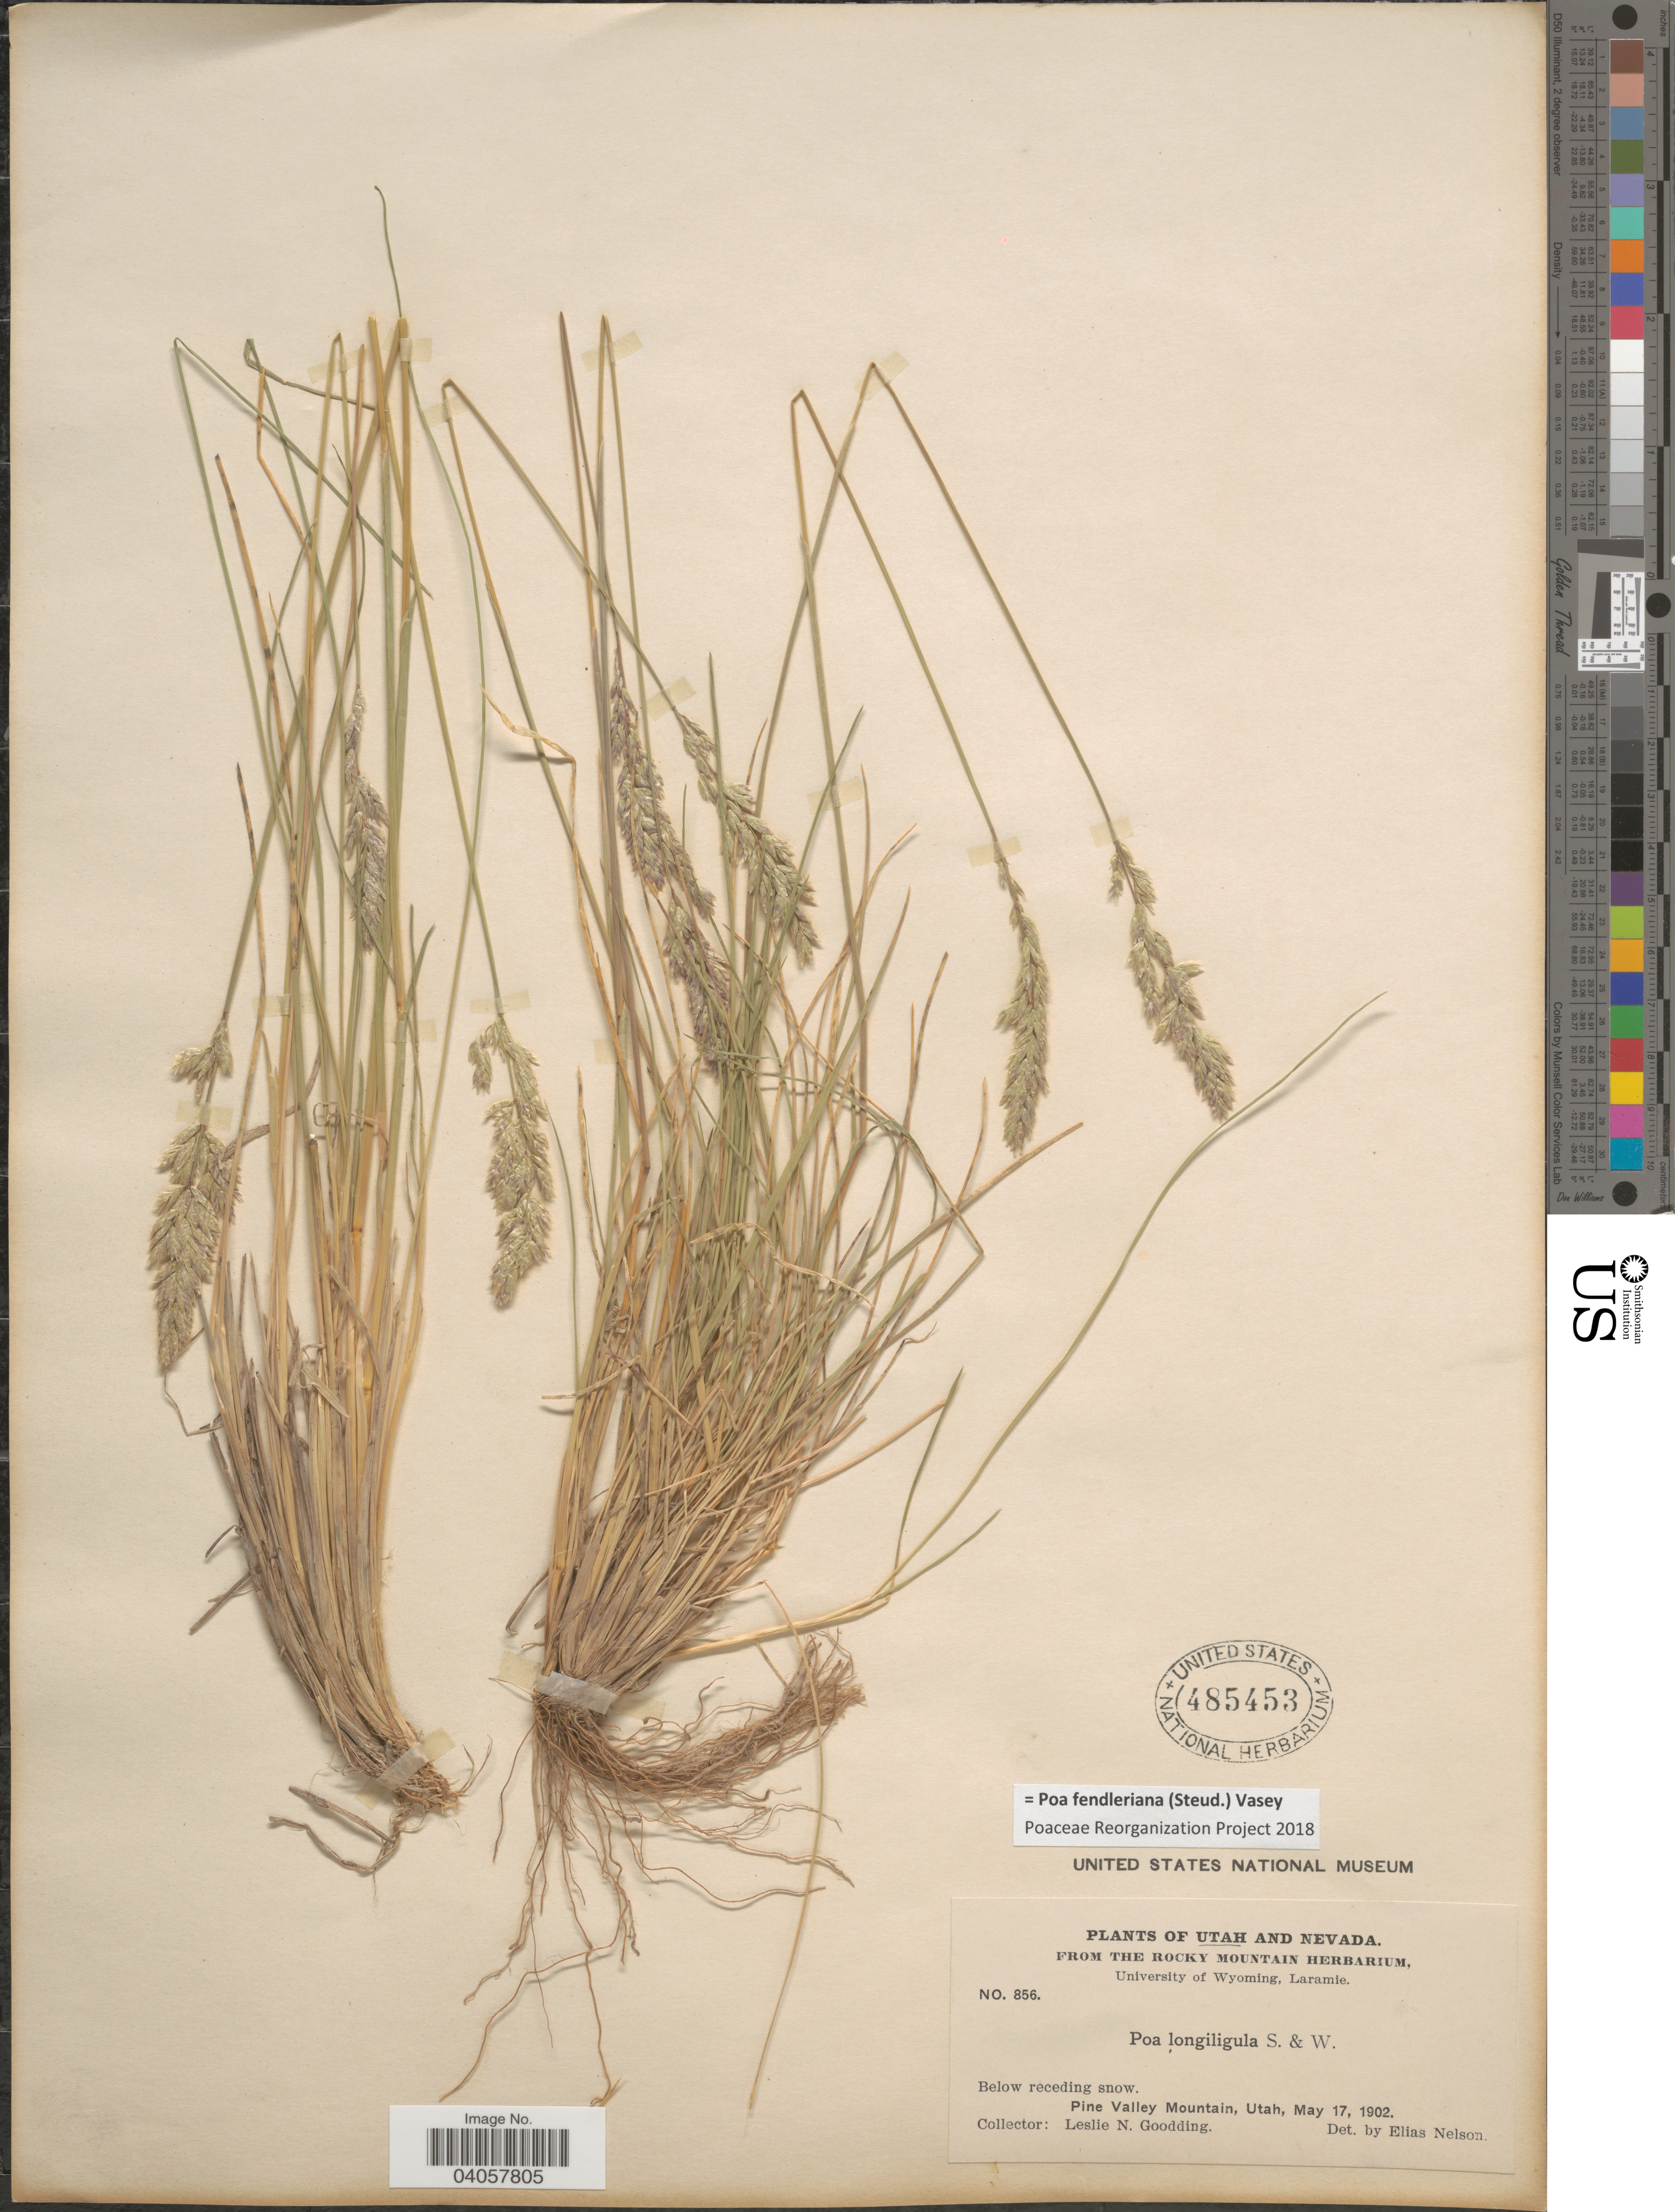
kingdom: Plantae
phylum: Tracheophyta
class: Liliopsida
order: Poales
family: Poaceae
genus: Poa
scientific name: Poa fendleriana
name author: (Steud.) Vasey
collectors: L. N. Goodding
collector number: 856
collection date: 1902-05-17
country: United States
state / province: Utah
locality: Below receding snow. Pine Valley Mountain.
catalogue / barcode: US 485453